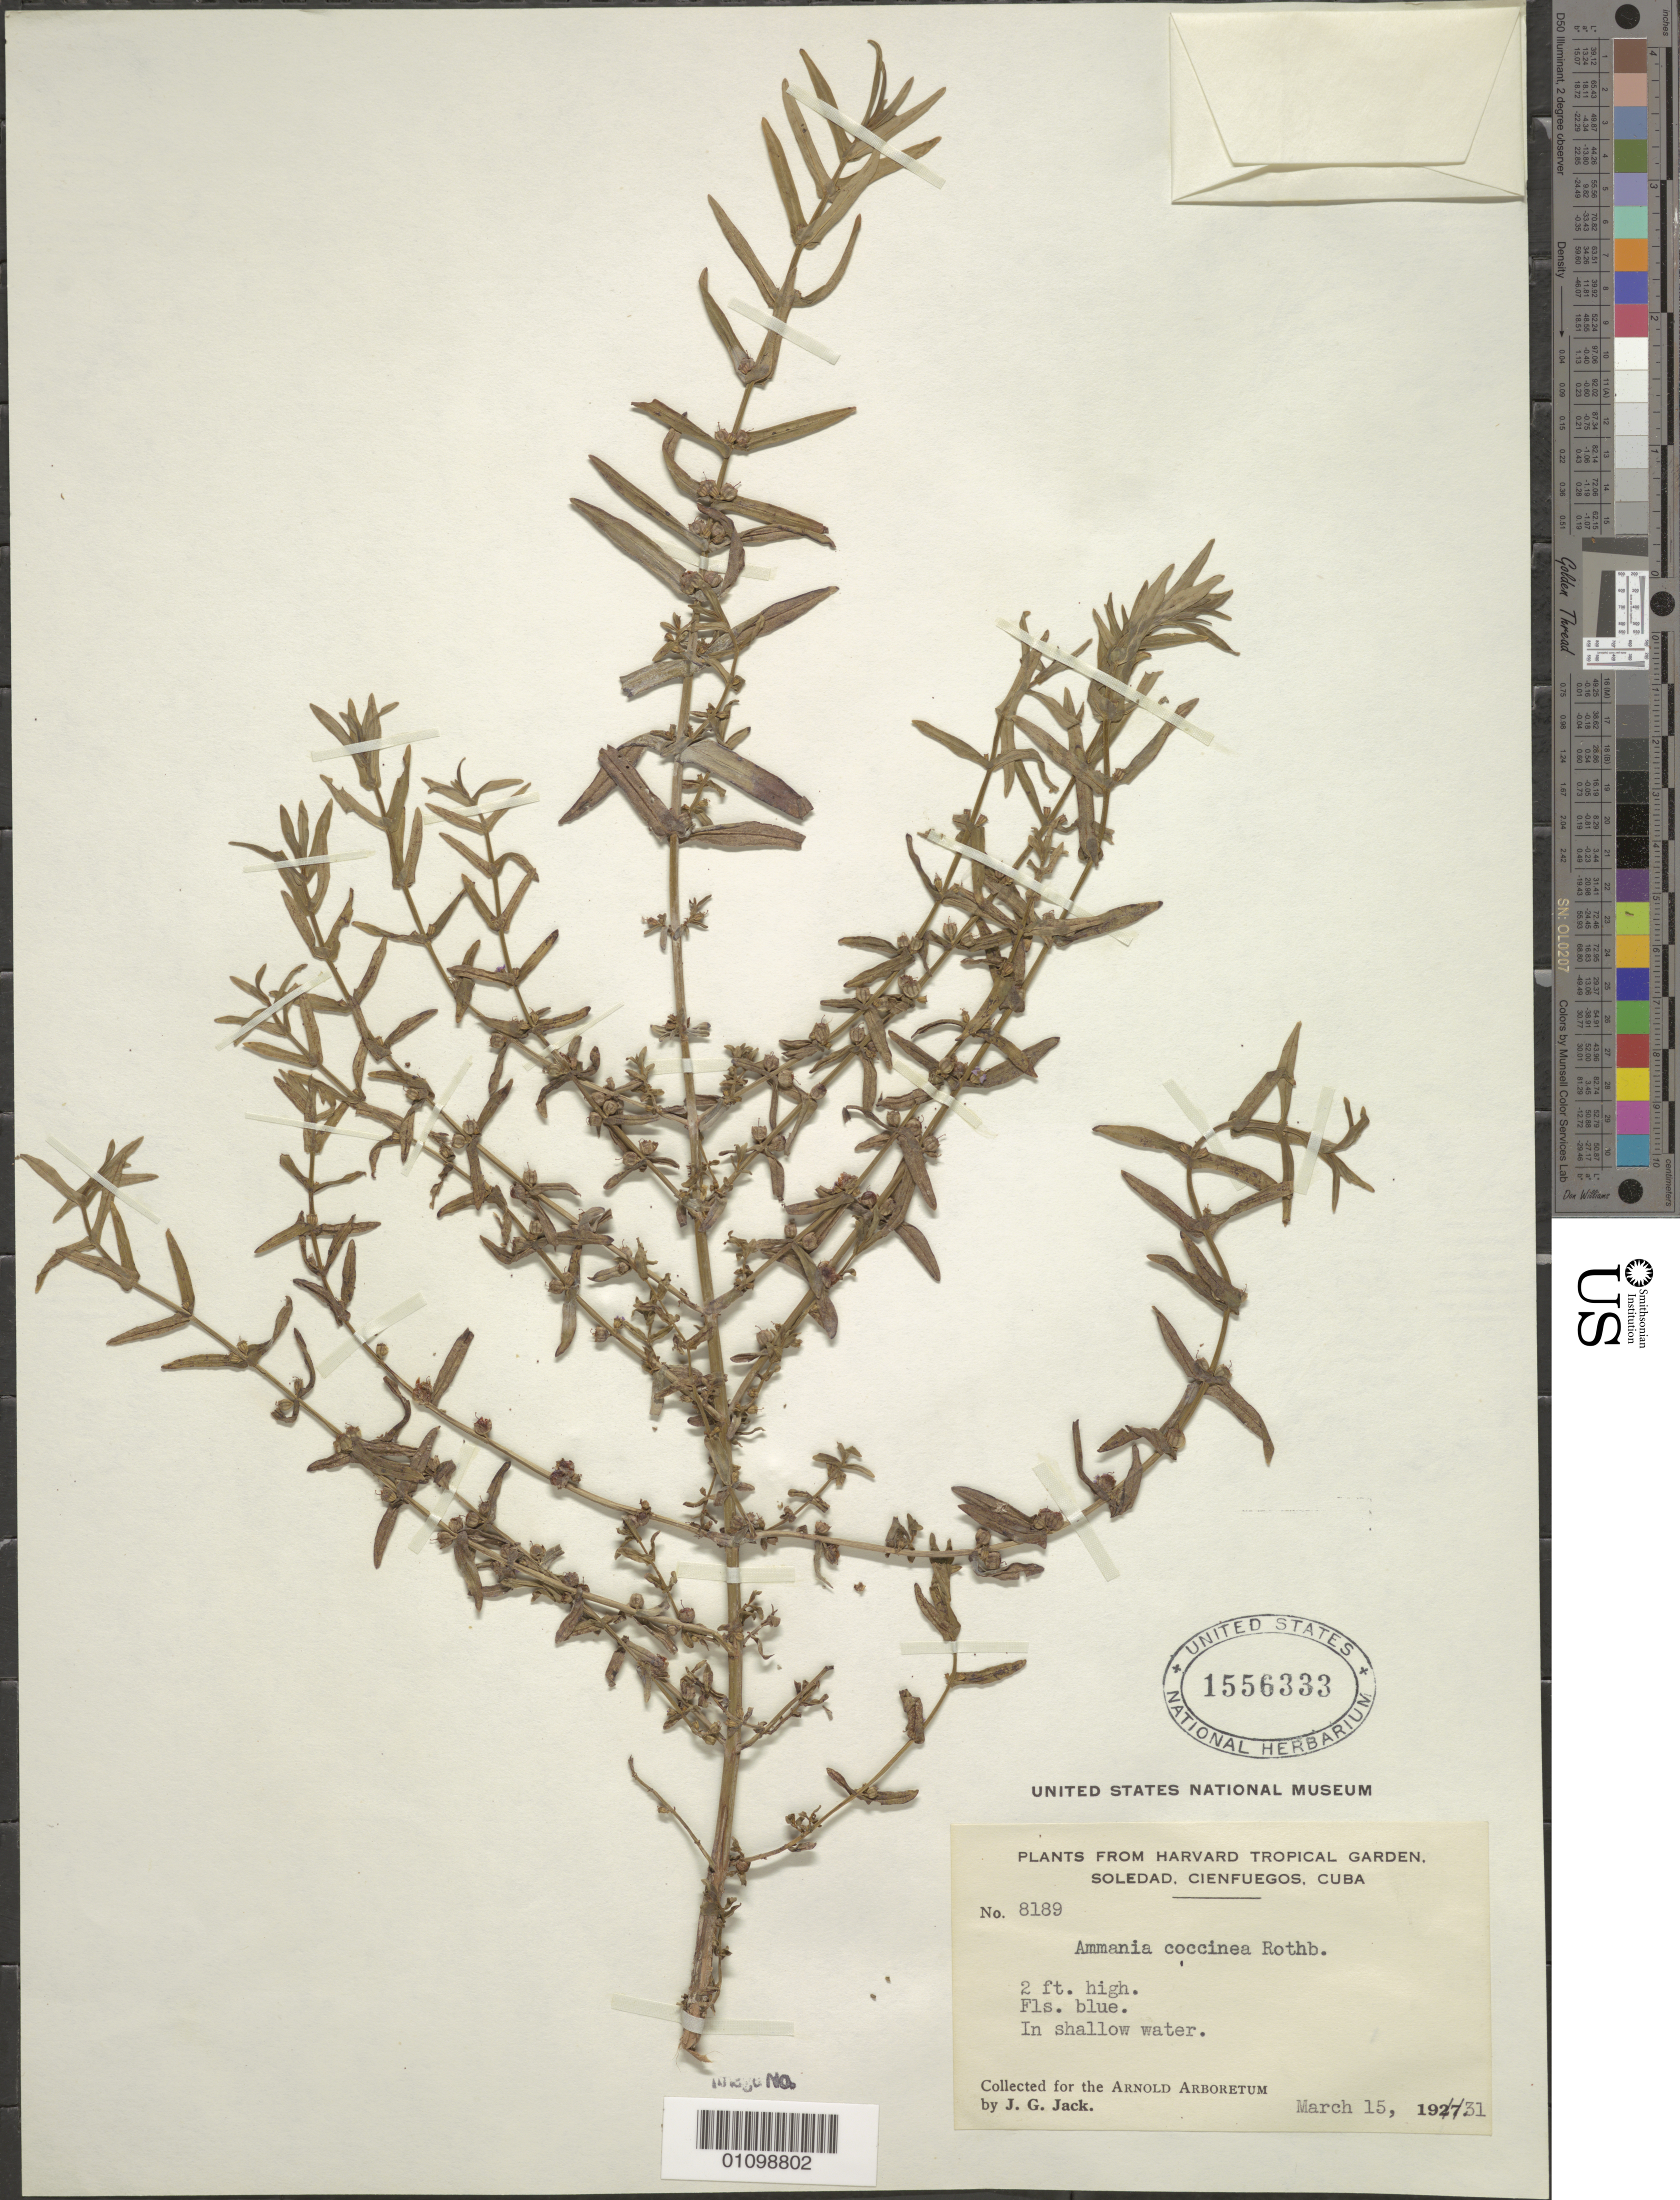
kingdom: Plantae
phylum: Tracheophyta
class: Magnoliopsida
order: Myrtales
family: Lythraceae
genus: Ammannia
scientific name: Ammannia coccinea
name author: Rottb.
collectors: J. G. Jack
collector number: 8189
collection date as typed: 15 Mar 1931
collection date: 1931-03-15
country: Cuba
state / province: Cienfuegos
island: Cuba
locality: In shallow water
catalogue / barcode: US 1556333